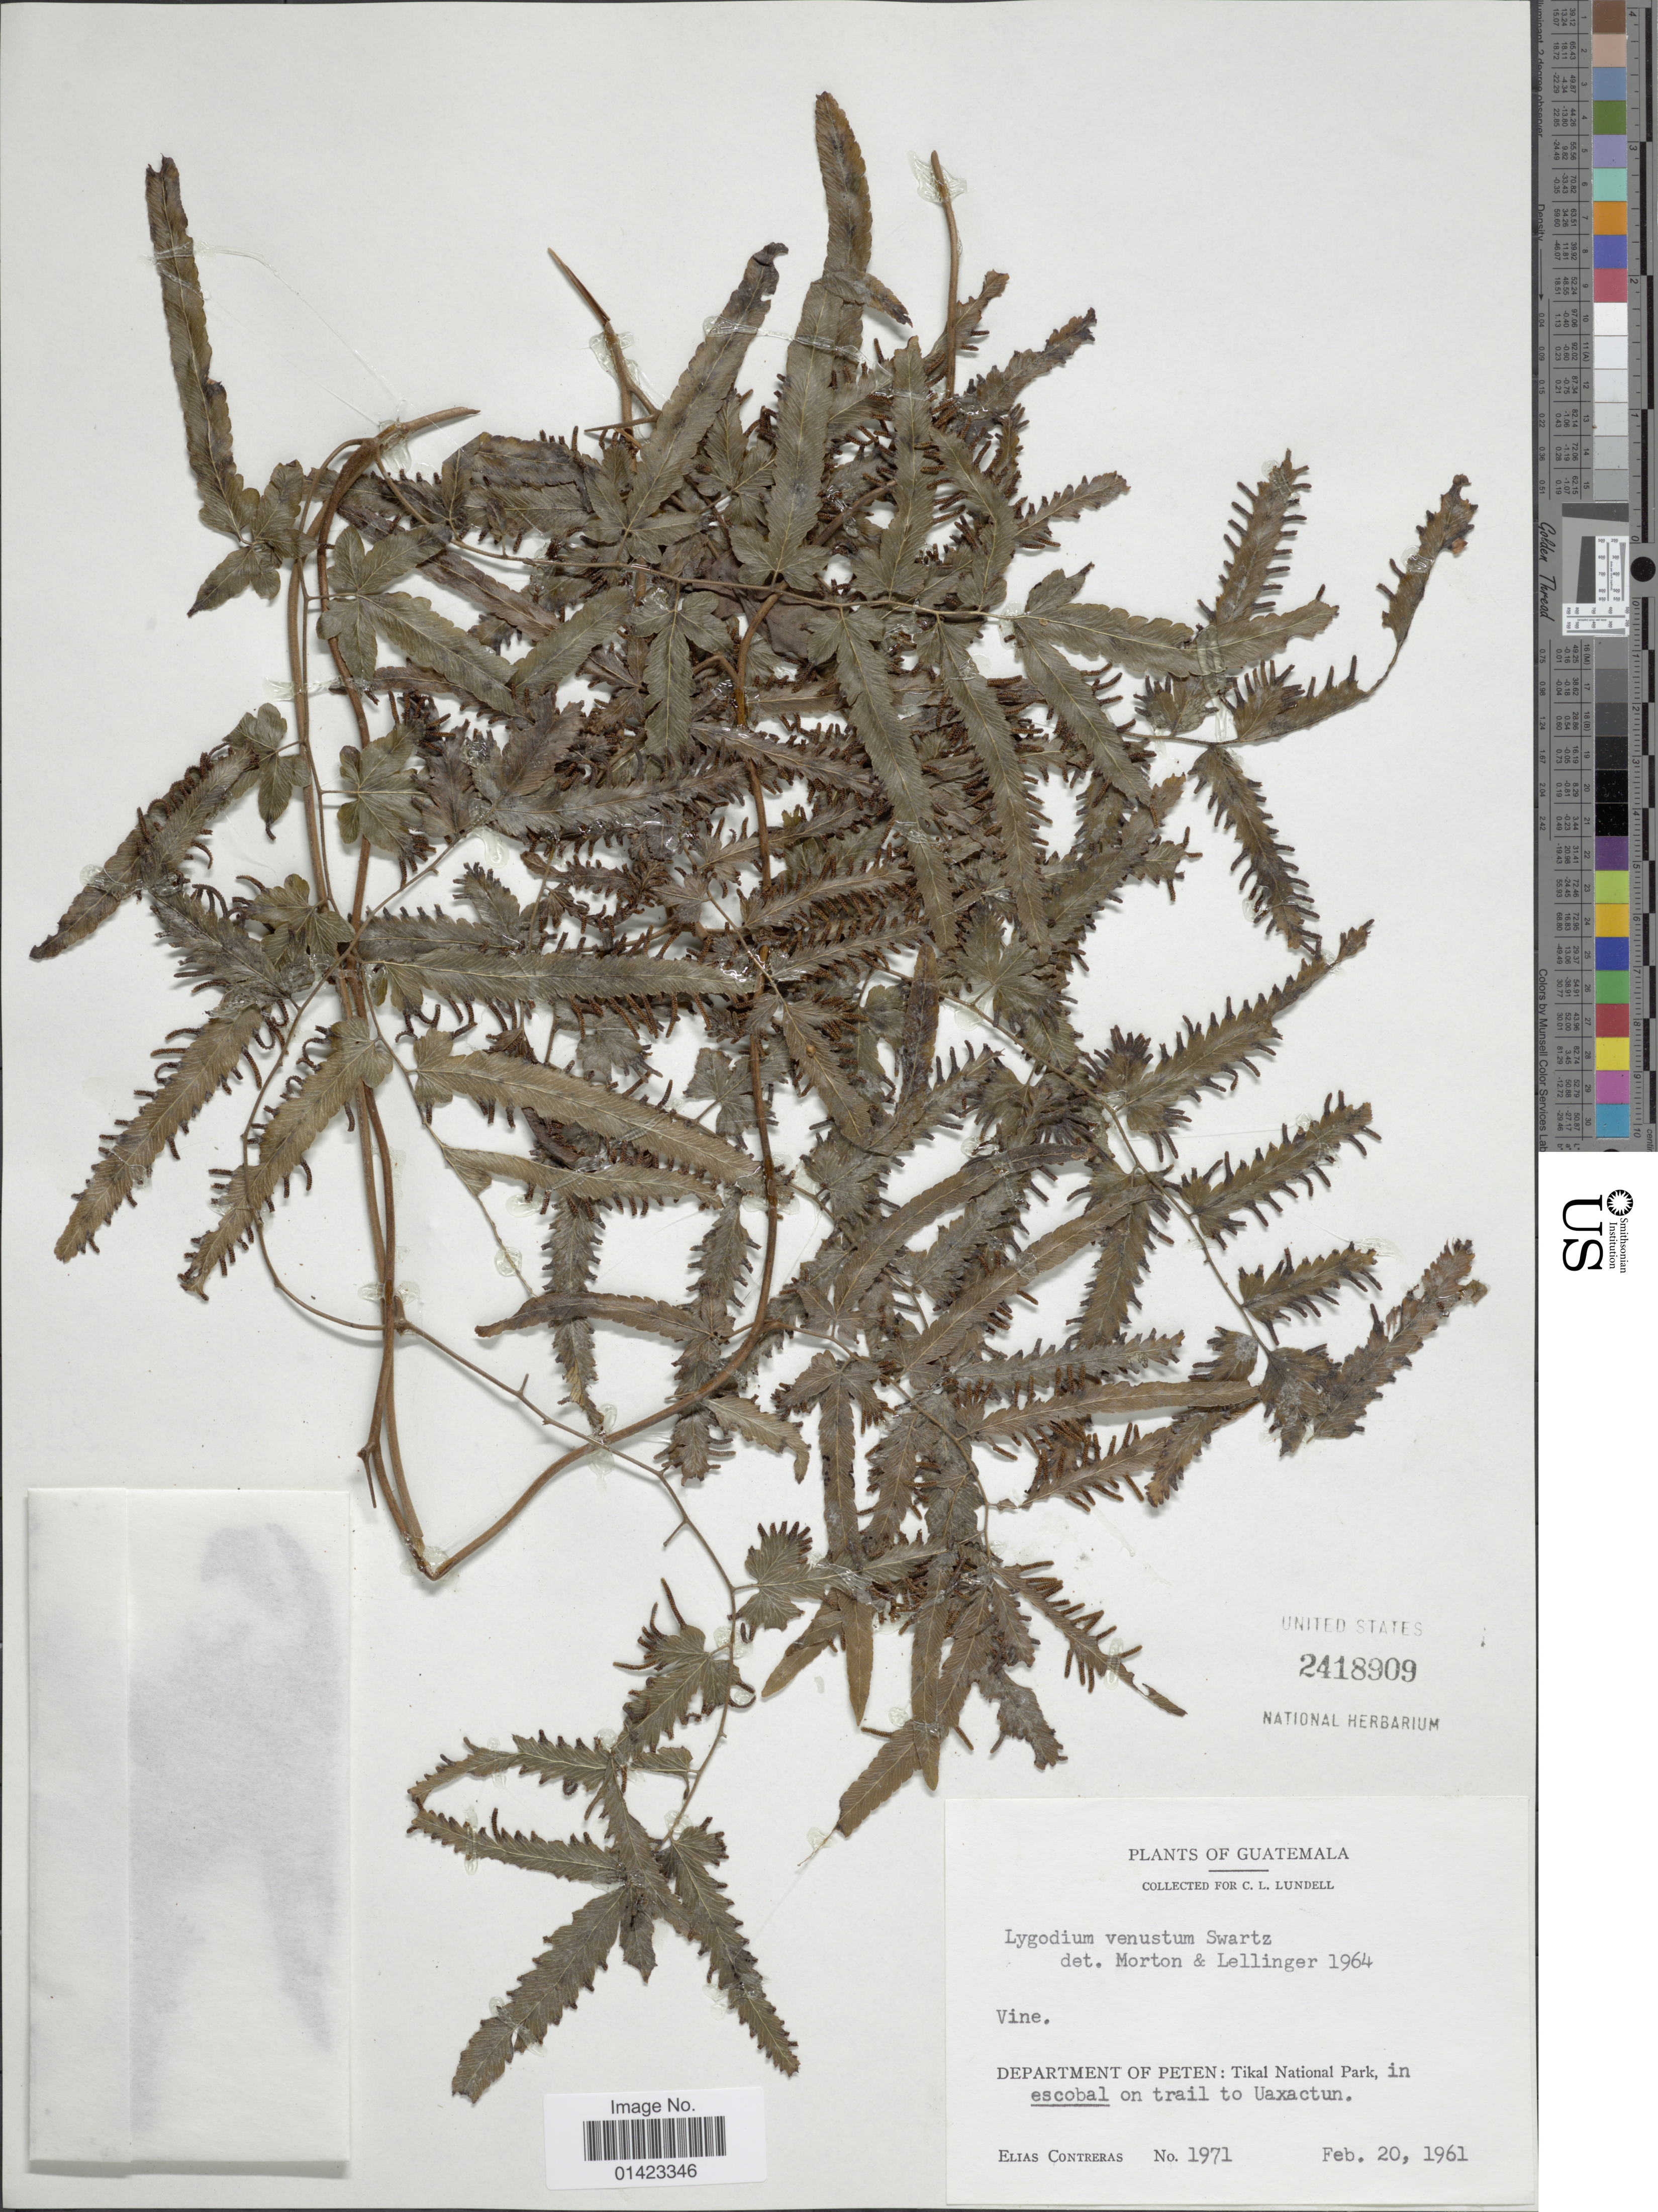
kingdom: Plantae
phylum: Tracheophyta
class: Polypodiopsida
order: Schizaeales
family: Lygodiaceae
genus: Lygodium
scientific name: Lygodium venustum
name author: Sw.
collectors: E. Contreras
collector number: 1971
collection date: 1961-02-20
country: Guatemala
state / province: El Petén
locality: Department of Peten: Tikal National Park, in escobal on trail to Uaxactun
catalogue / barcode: US 2418909